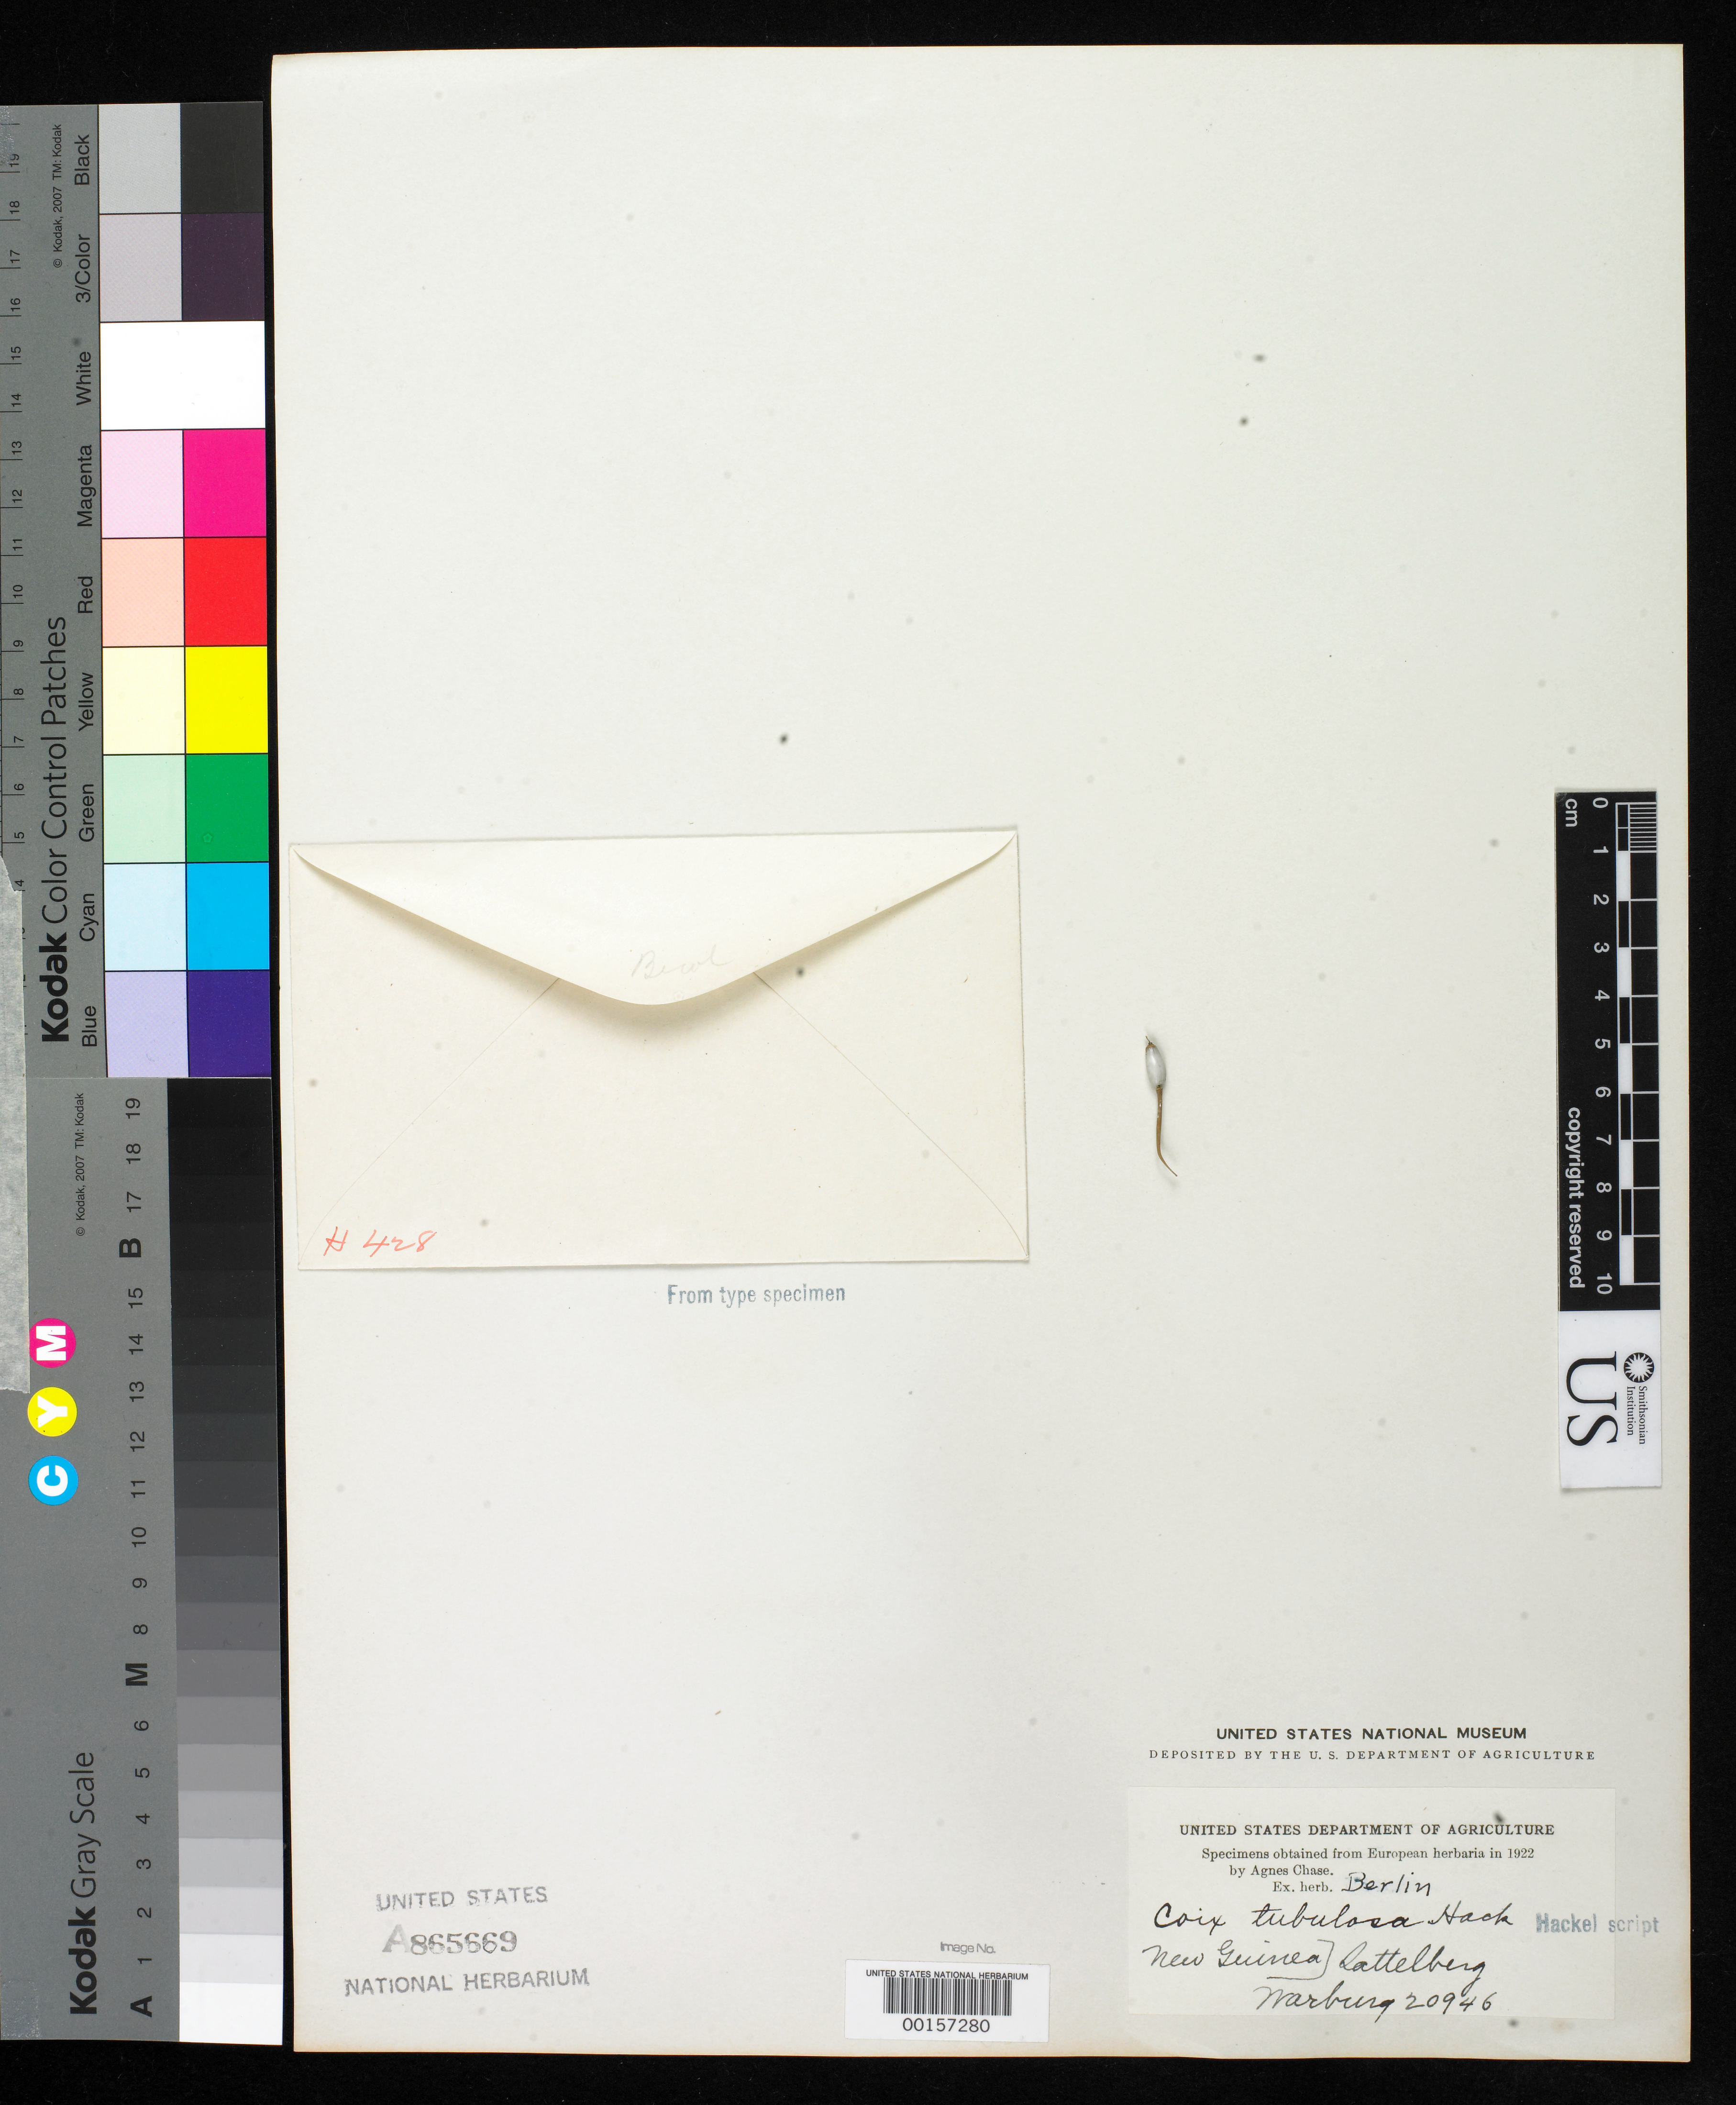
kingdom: Plantae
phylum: Tracheophyta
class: Liliopsida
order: Poales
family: Poaceae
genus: Coix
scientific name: Coix tubulosa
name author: Hack.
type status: Type Fragment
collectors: O. Warburg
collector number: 20946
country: Papua New Guinea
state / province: Morobe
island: New Guinea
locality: Sattelberg, Kaiser Wilhelmsland.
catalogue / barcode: US 865669A